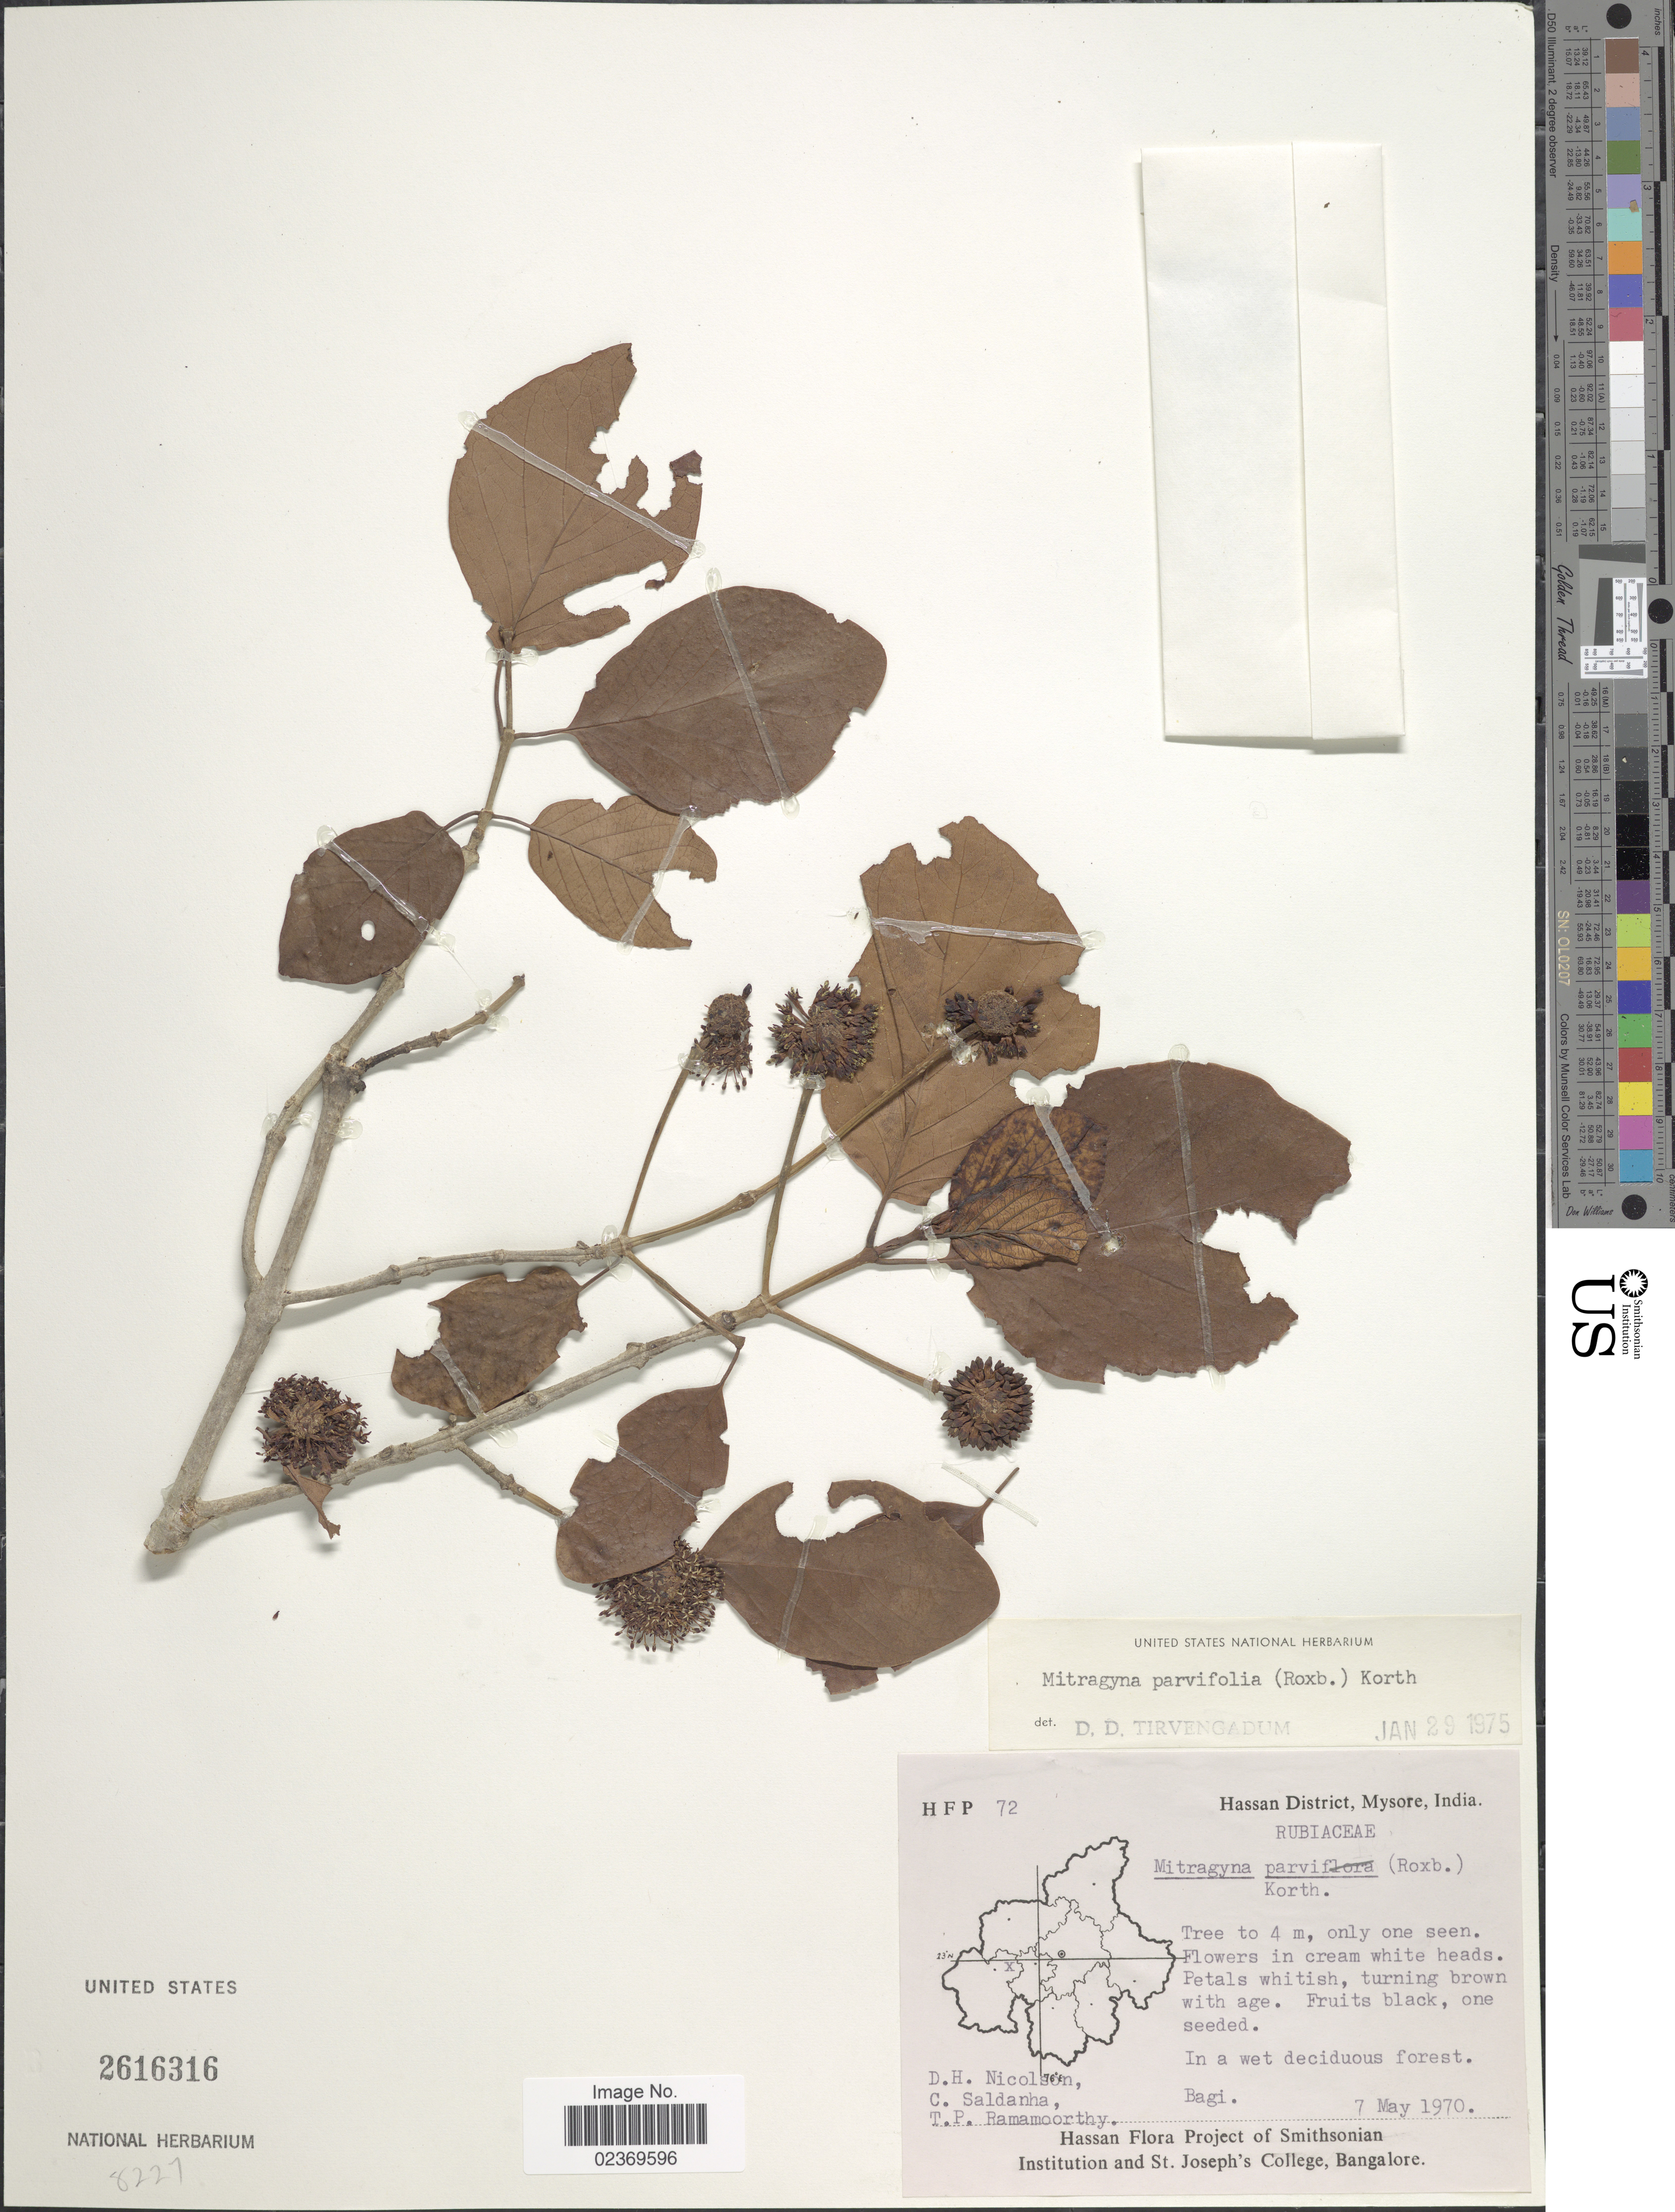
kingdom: Plantae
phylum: Tracheophyta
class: Magnoliopsida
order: Gentianales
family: Rubiaceae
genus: Mitragyna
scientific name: Mitragyna parvifolia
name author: (Roxb.) Korth.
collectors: D. H. Nicolson, C. Saldanha & T. P. Ramamoorthy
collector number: HFP72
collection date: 1970-05-07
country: India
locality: Hassan District, Mysore, Bagi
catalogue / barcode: US 2616316